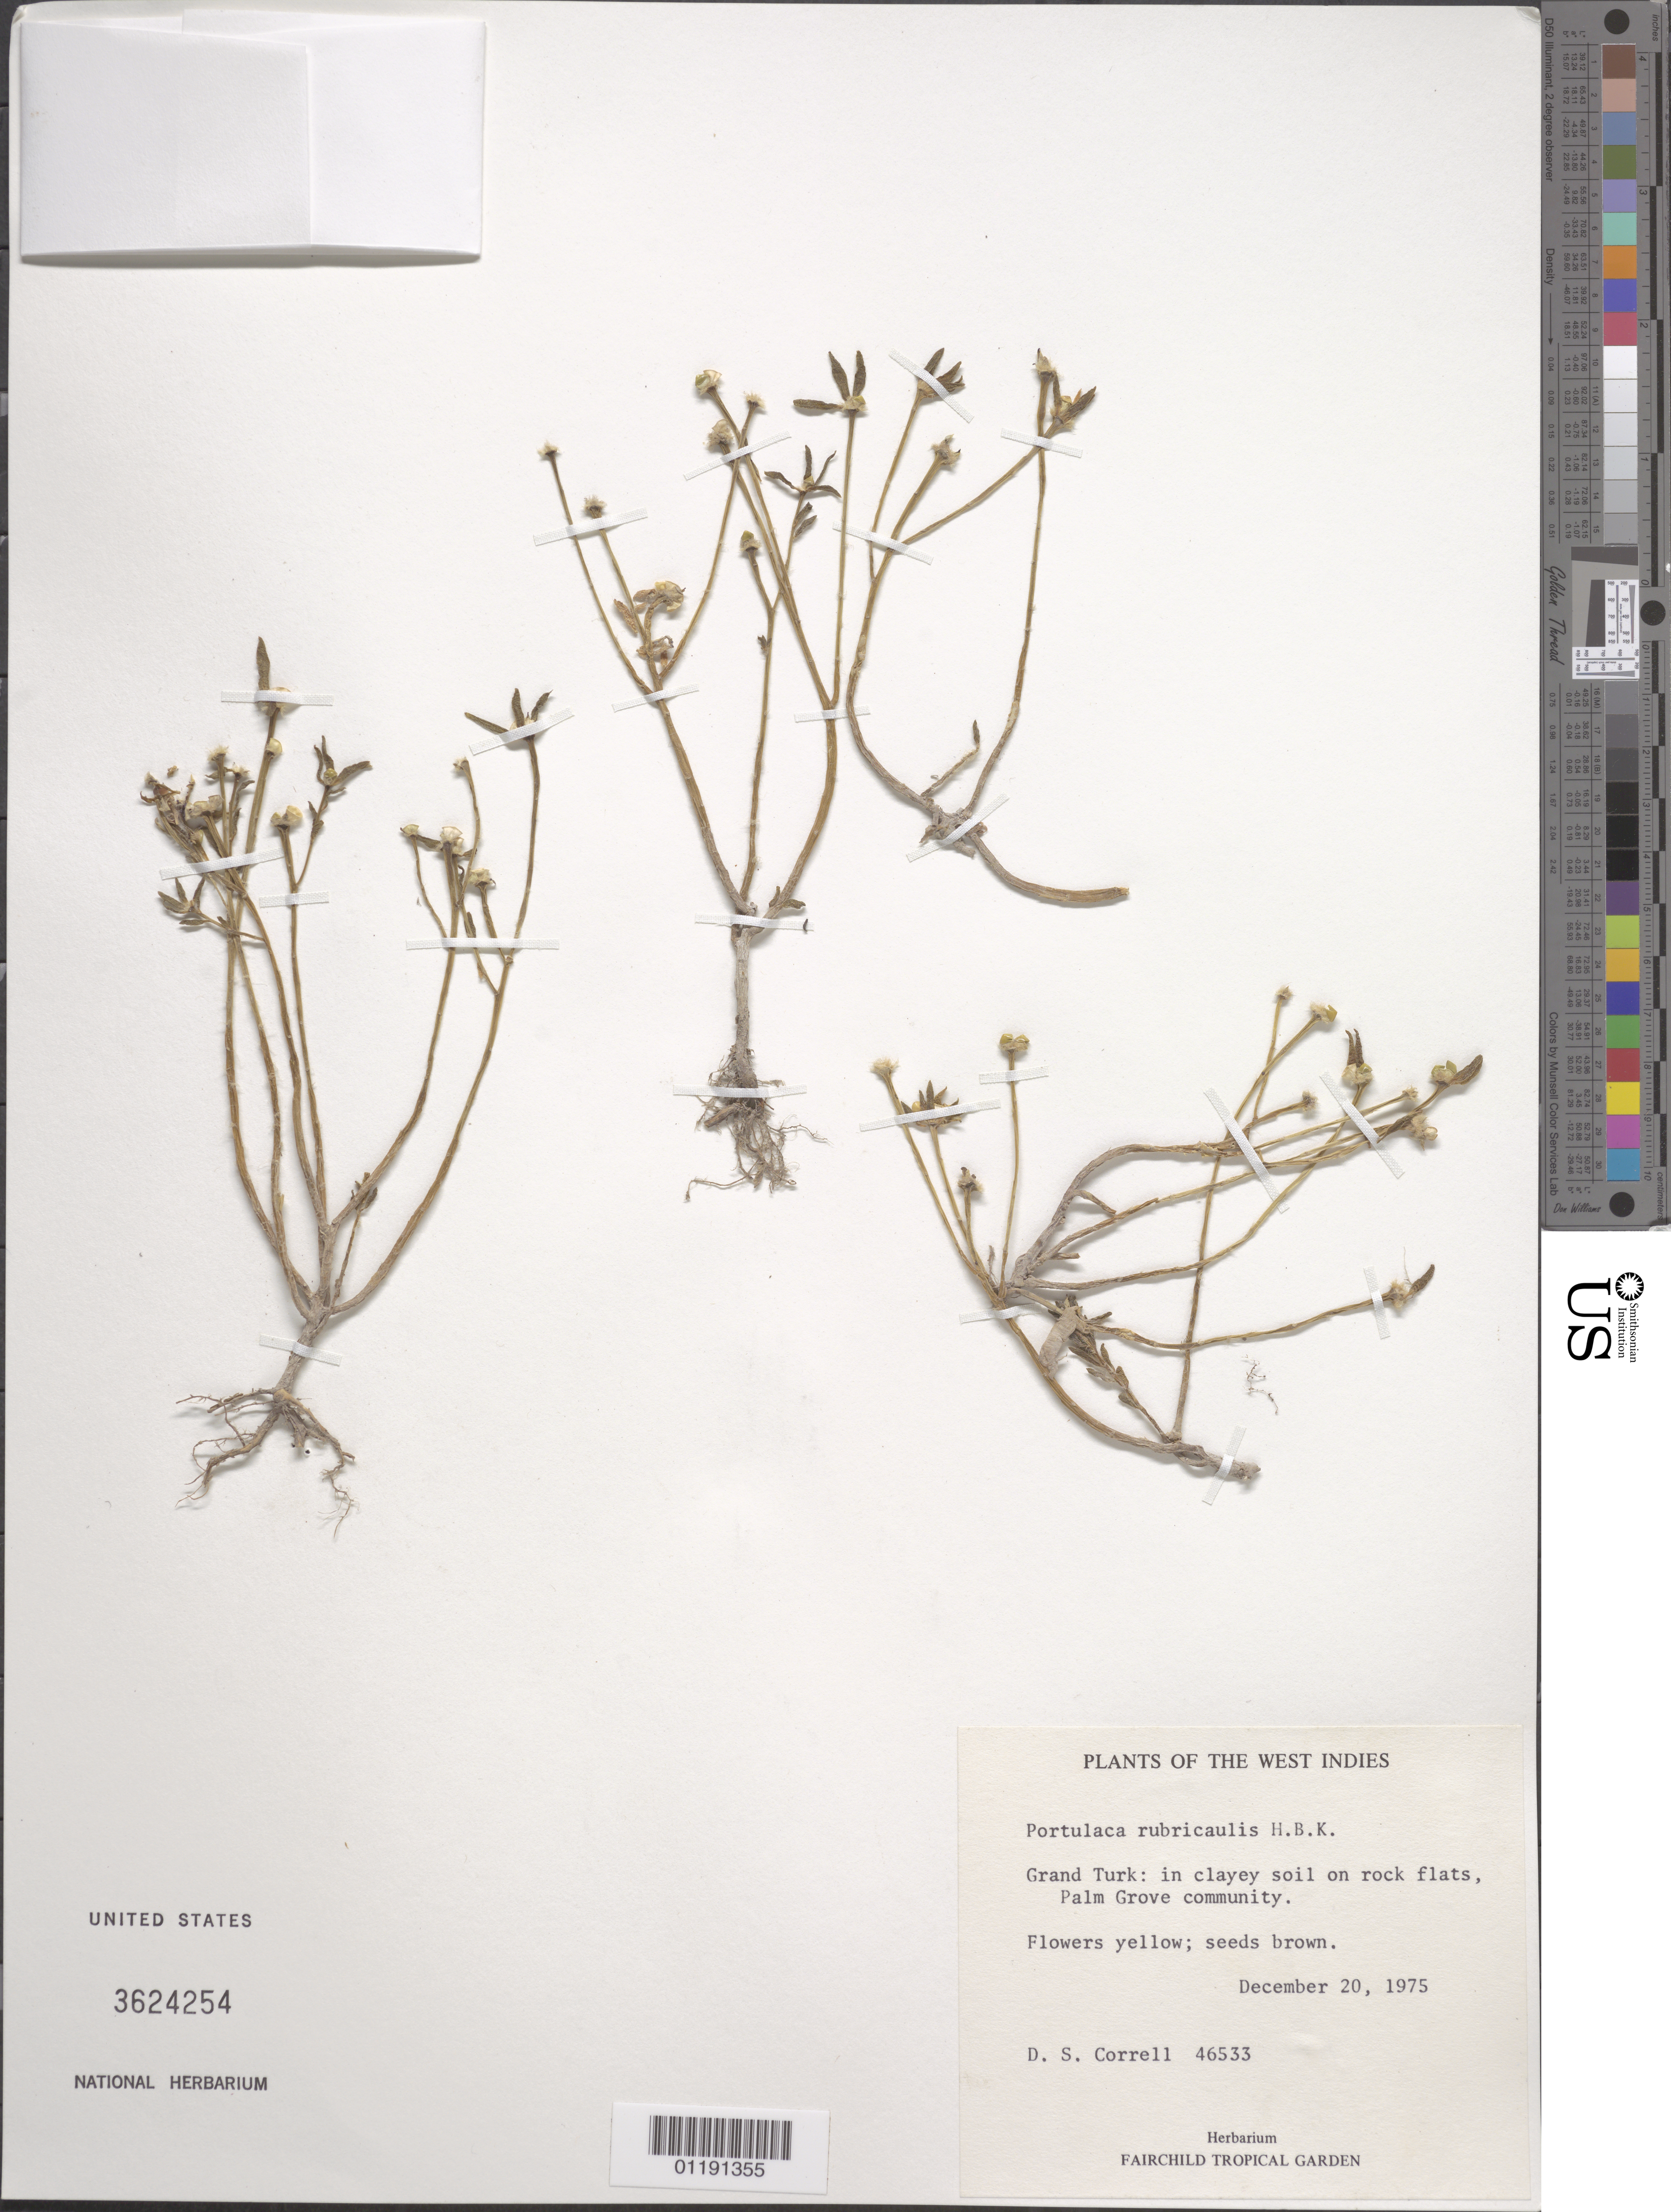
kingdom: Plantae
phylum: Tracheophyta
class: Magnoliopsida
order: Caryophyllales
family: Portulacaceae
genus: Portulaca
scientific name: Portulaca rubricaulis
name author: Kunth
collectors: D. S. Correll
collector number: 46533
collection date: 1975-12-20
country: Bahamas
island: Grand Turk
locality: On rock flats, Palm Grove community.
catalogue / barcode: US 3624254